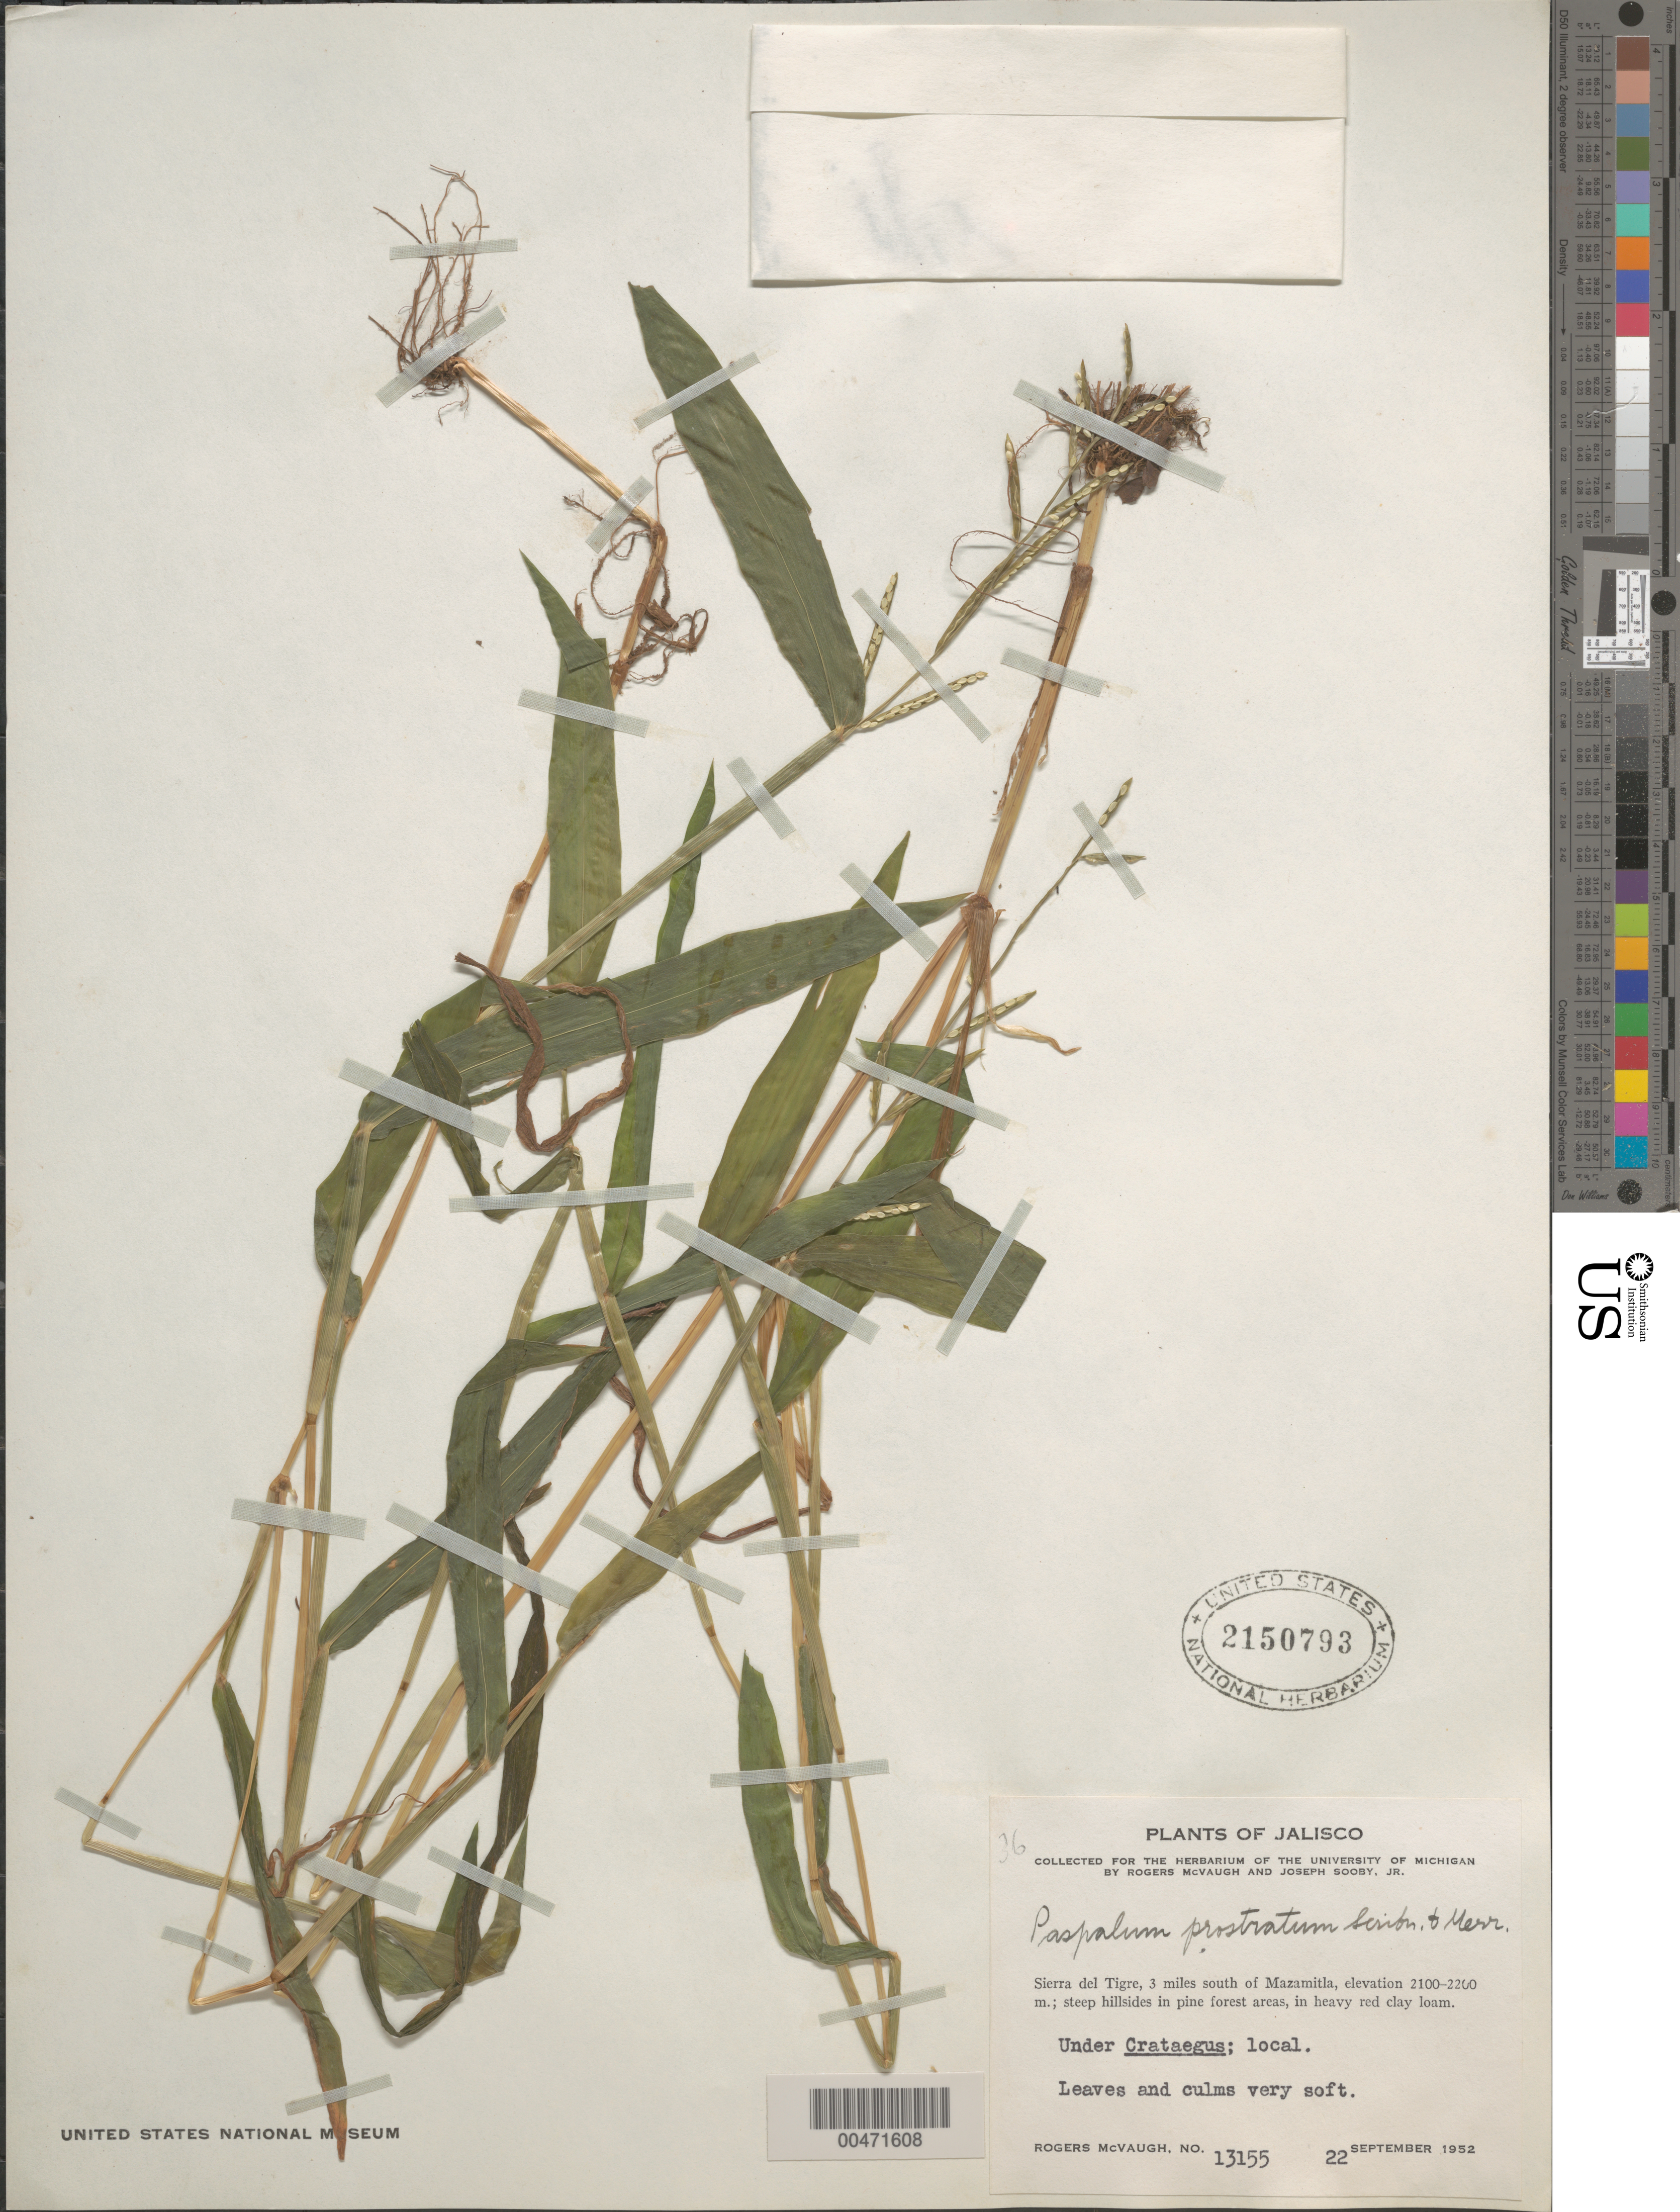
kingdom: Plantae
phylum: Tracheophyta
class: Liliopsida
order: Poales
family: Poaceae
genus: Paspalum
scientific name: Paspalum prostratum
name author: Scribn. & Merr.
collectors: R. McVaugh & J. Sooby Jr.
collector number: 13155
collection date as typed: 22 Sep 1952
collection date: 1952-09-22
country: Mexico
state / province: Jalisco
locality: Sierra del Tigre, 3 mi S of Mazamitla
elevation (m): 2100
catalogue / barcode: US 2150793